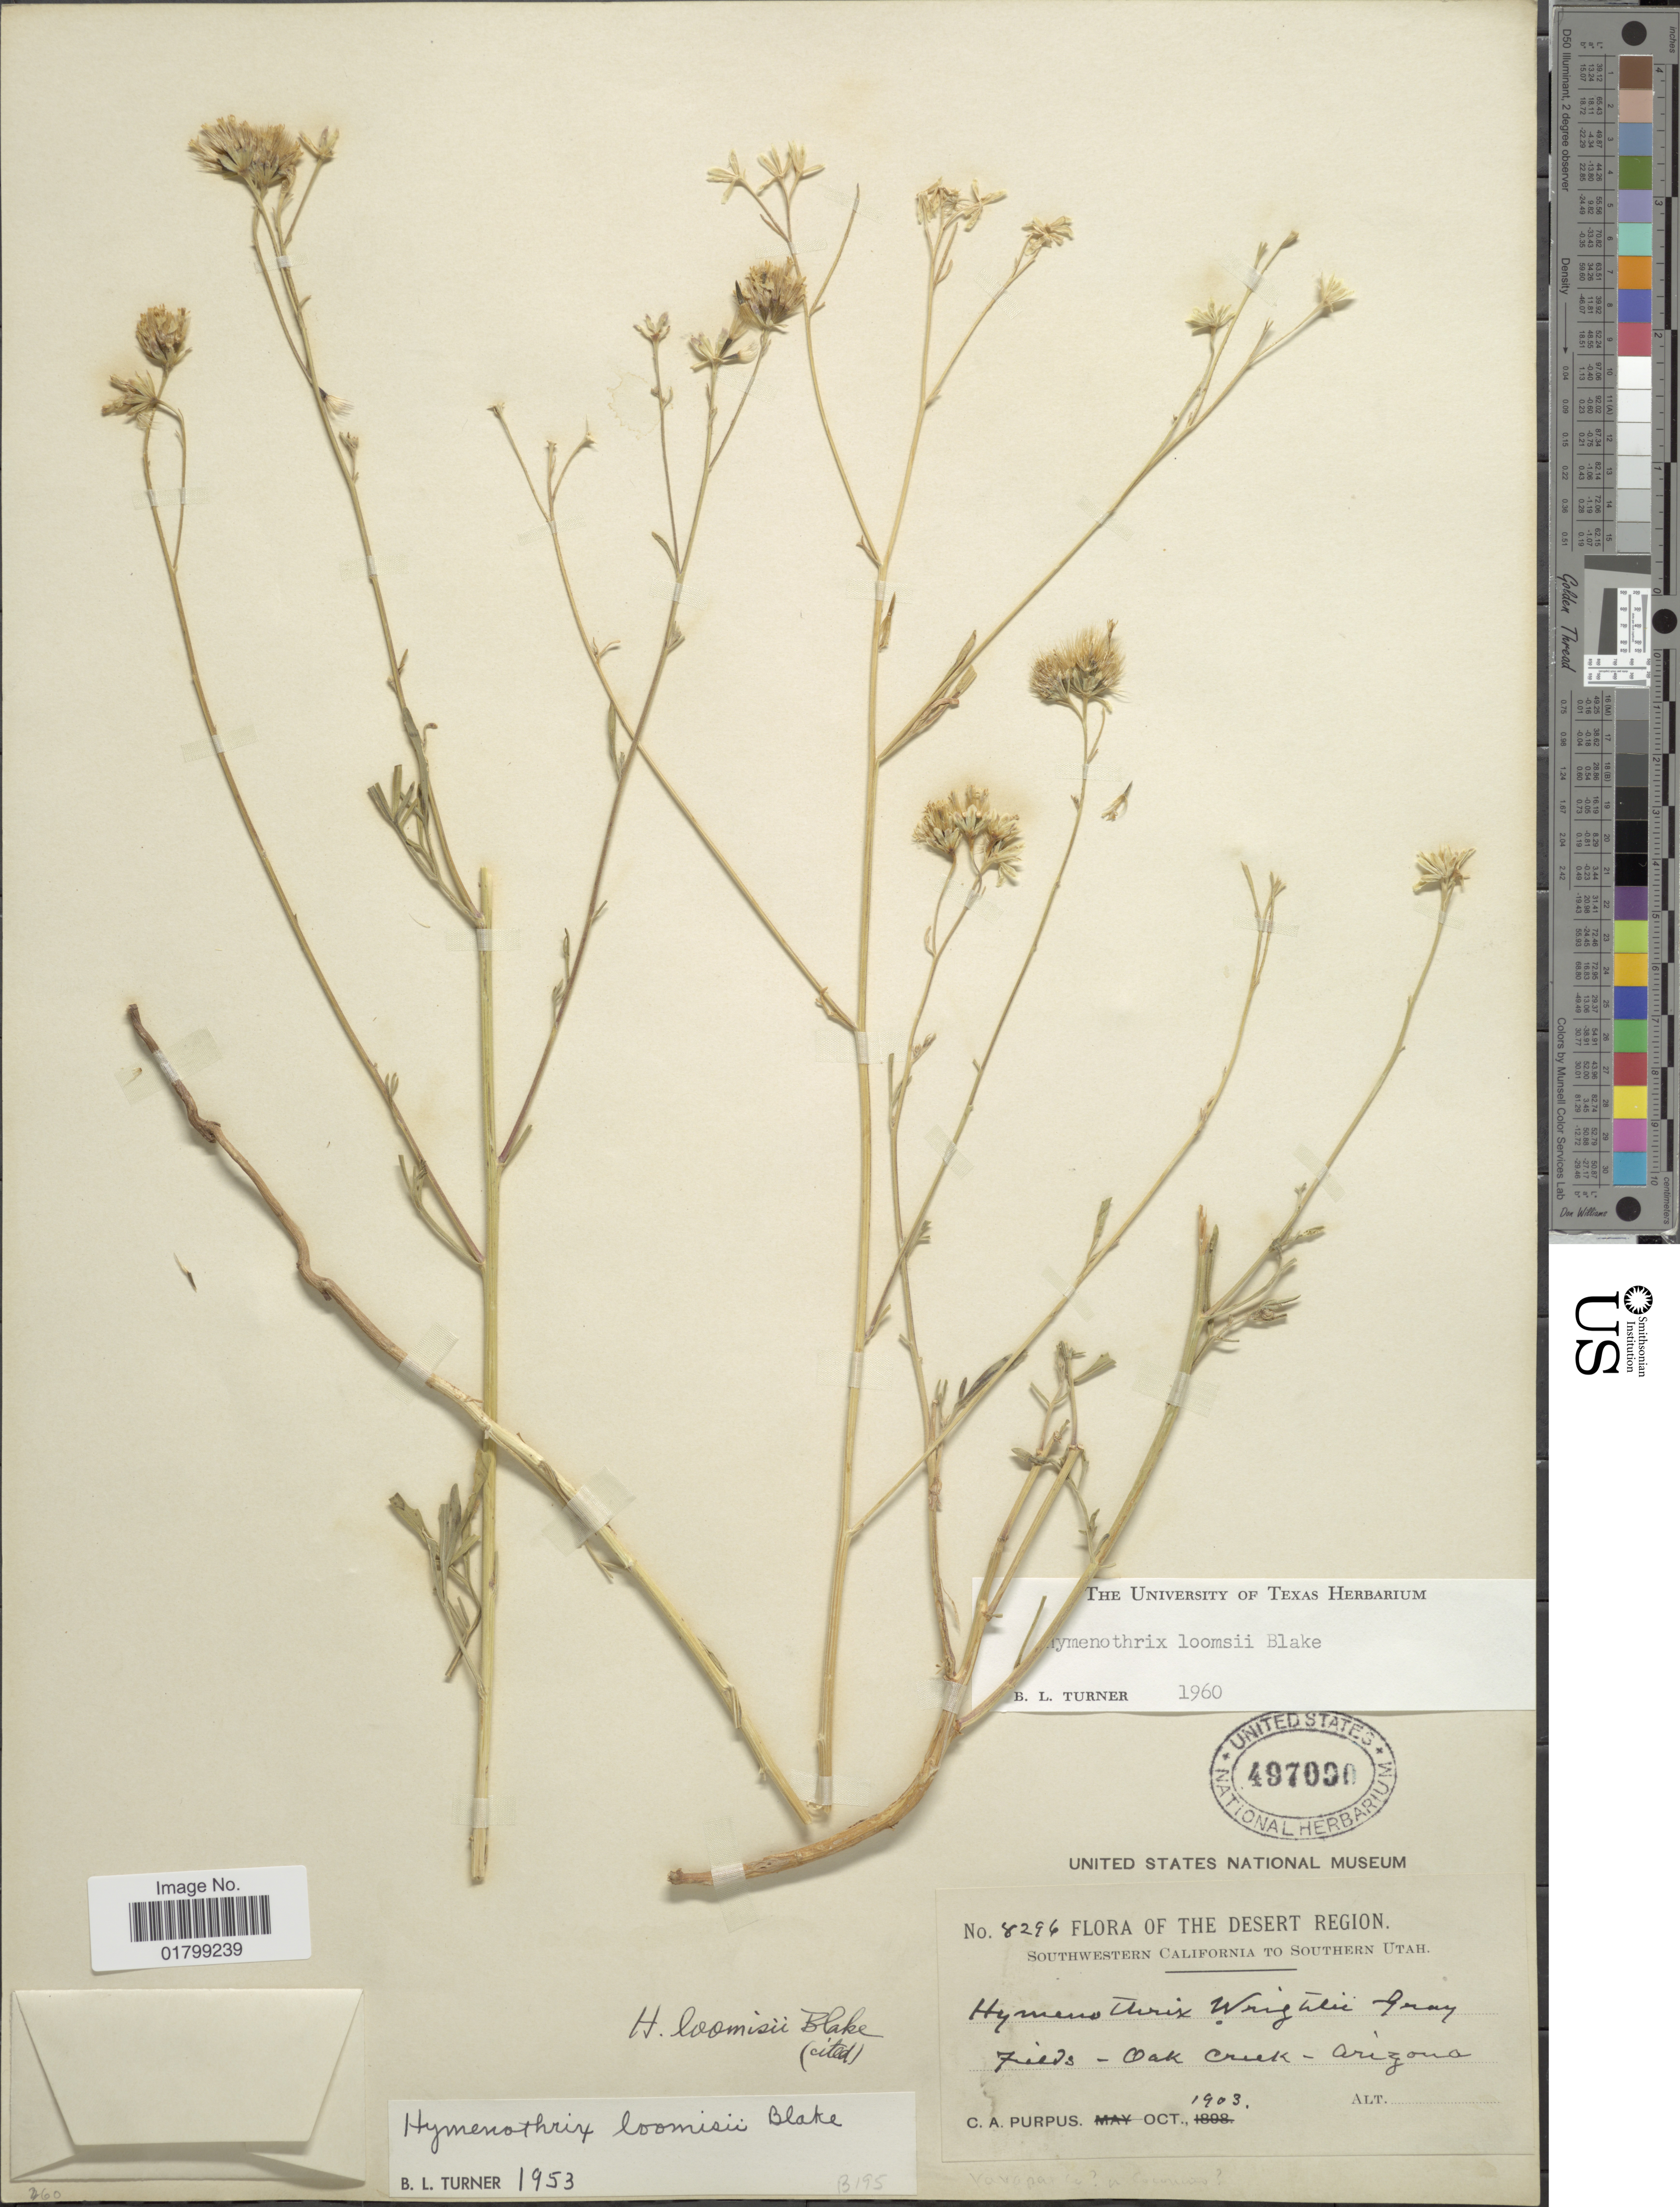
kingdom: Plantae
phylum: Tracheophyta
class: Magnoliopsida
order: Asterales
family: Asteraceae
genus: Hymenothrix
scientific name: Hymenothrix loomisii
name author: S.F. Blake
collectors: C. A. Purpus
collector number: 8296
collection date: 1903-10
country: United States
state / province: Arizona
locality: The Desert Region, Southwestern California to Southern Utah, Arizona. Vavapai Co [unsure placement]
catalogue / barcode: US 497090